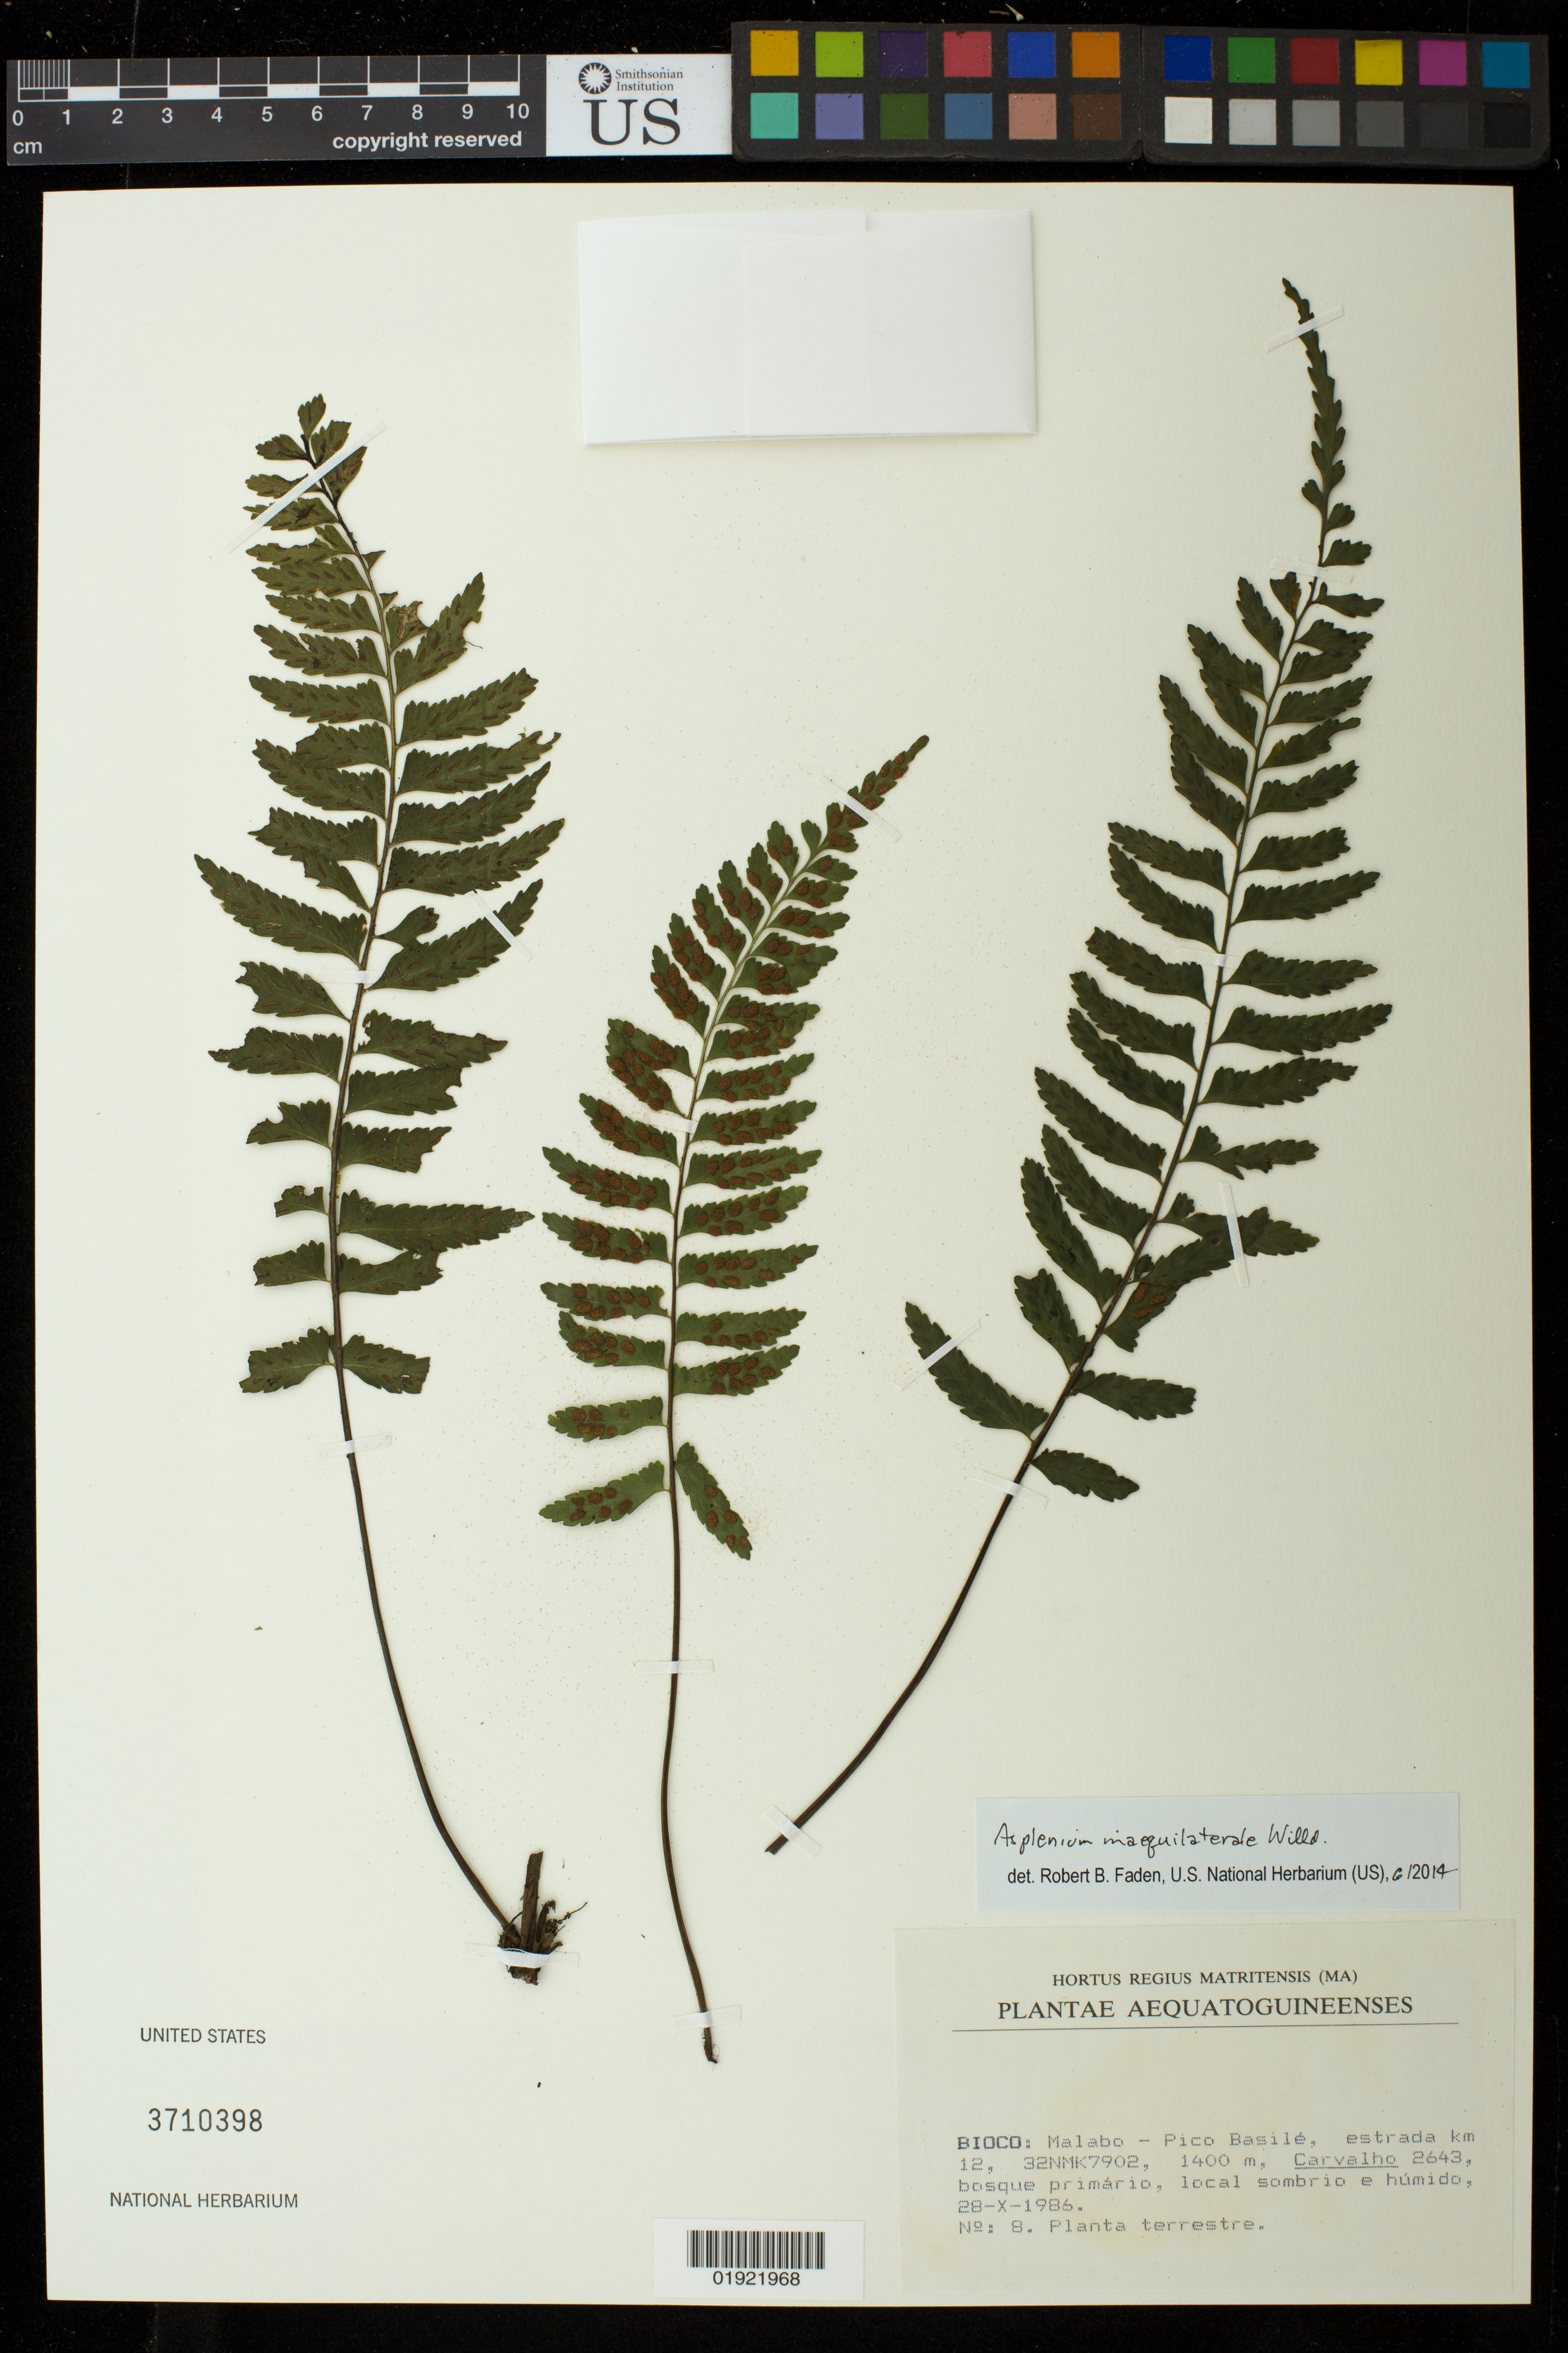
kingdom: Plantae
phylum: Tracheophyta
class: Polypodiopsida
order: Polypodiales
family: Aspleniaceae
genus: Asplenium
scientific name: Asplenium inaequilaterale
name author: Willd.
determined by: Faden, Robert B., (US), Smithsonian Institution - National Museum of Natural History (UNITED STATES)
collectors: Carvalho, --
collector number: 2643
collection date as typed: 28-X-1986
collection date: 1986-10-28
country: Equatorial Guinea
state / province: Bioko Norte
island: Bioko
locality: Malabo-Pico Basile, estrada km 12, 32NMK7902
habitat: bosque primario, local sombrio e humido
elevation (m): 1400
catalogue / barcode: US 3710398